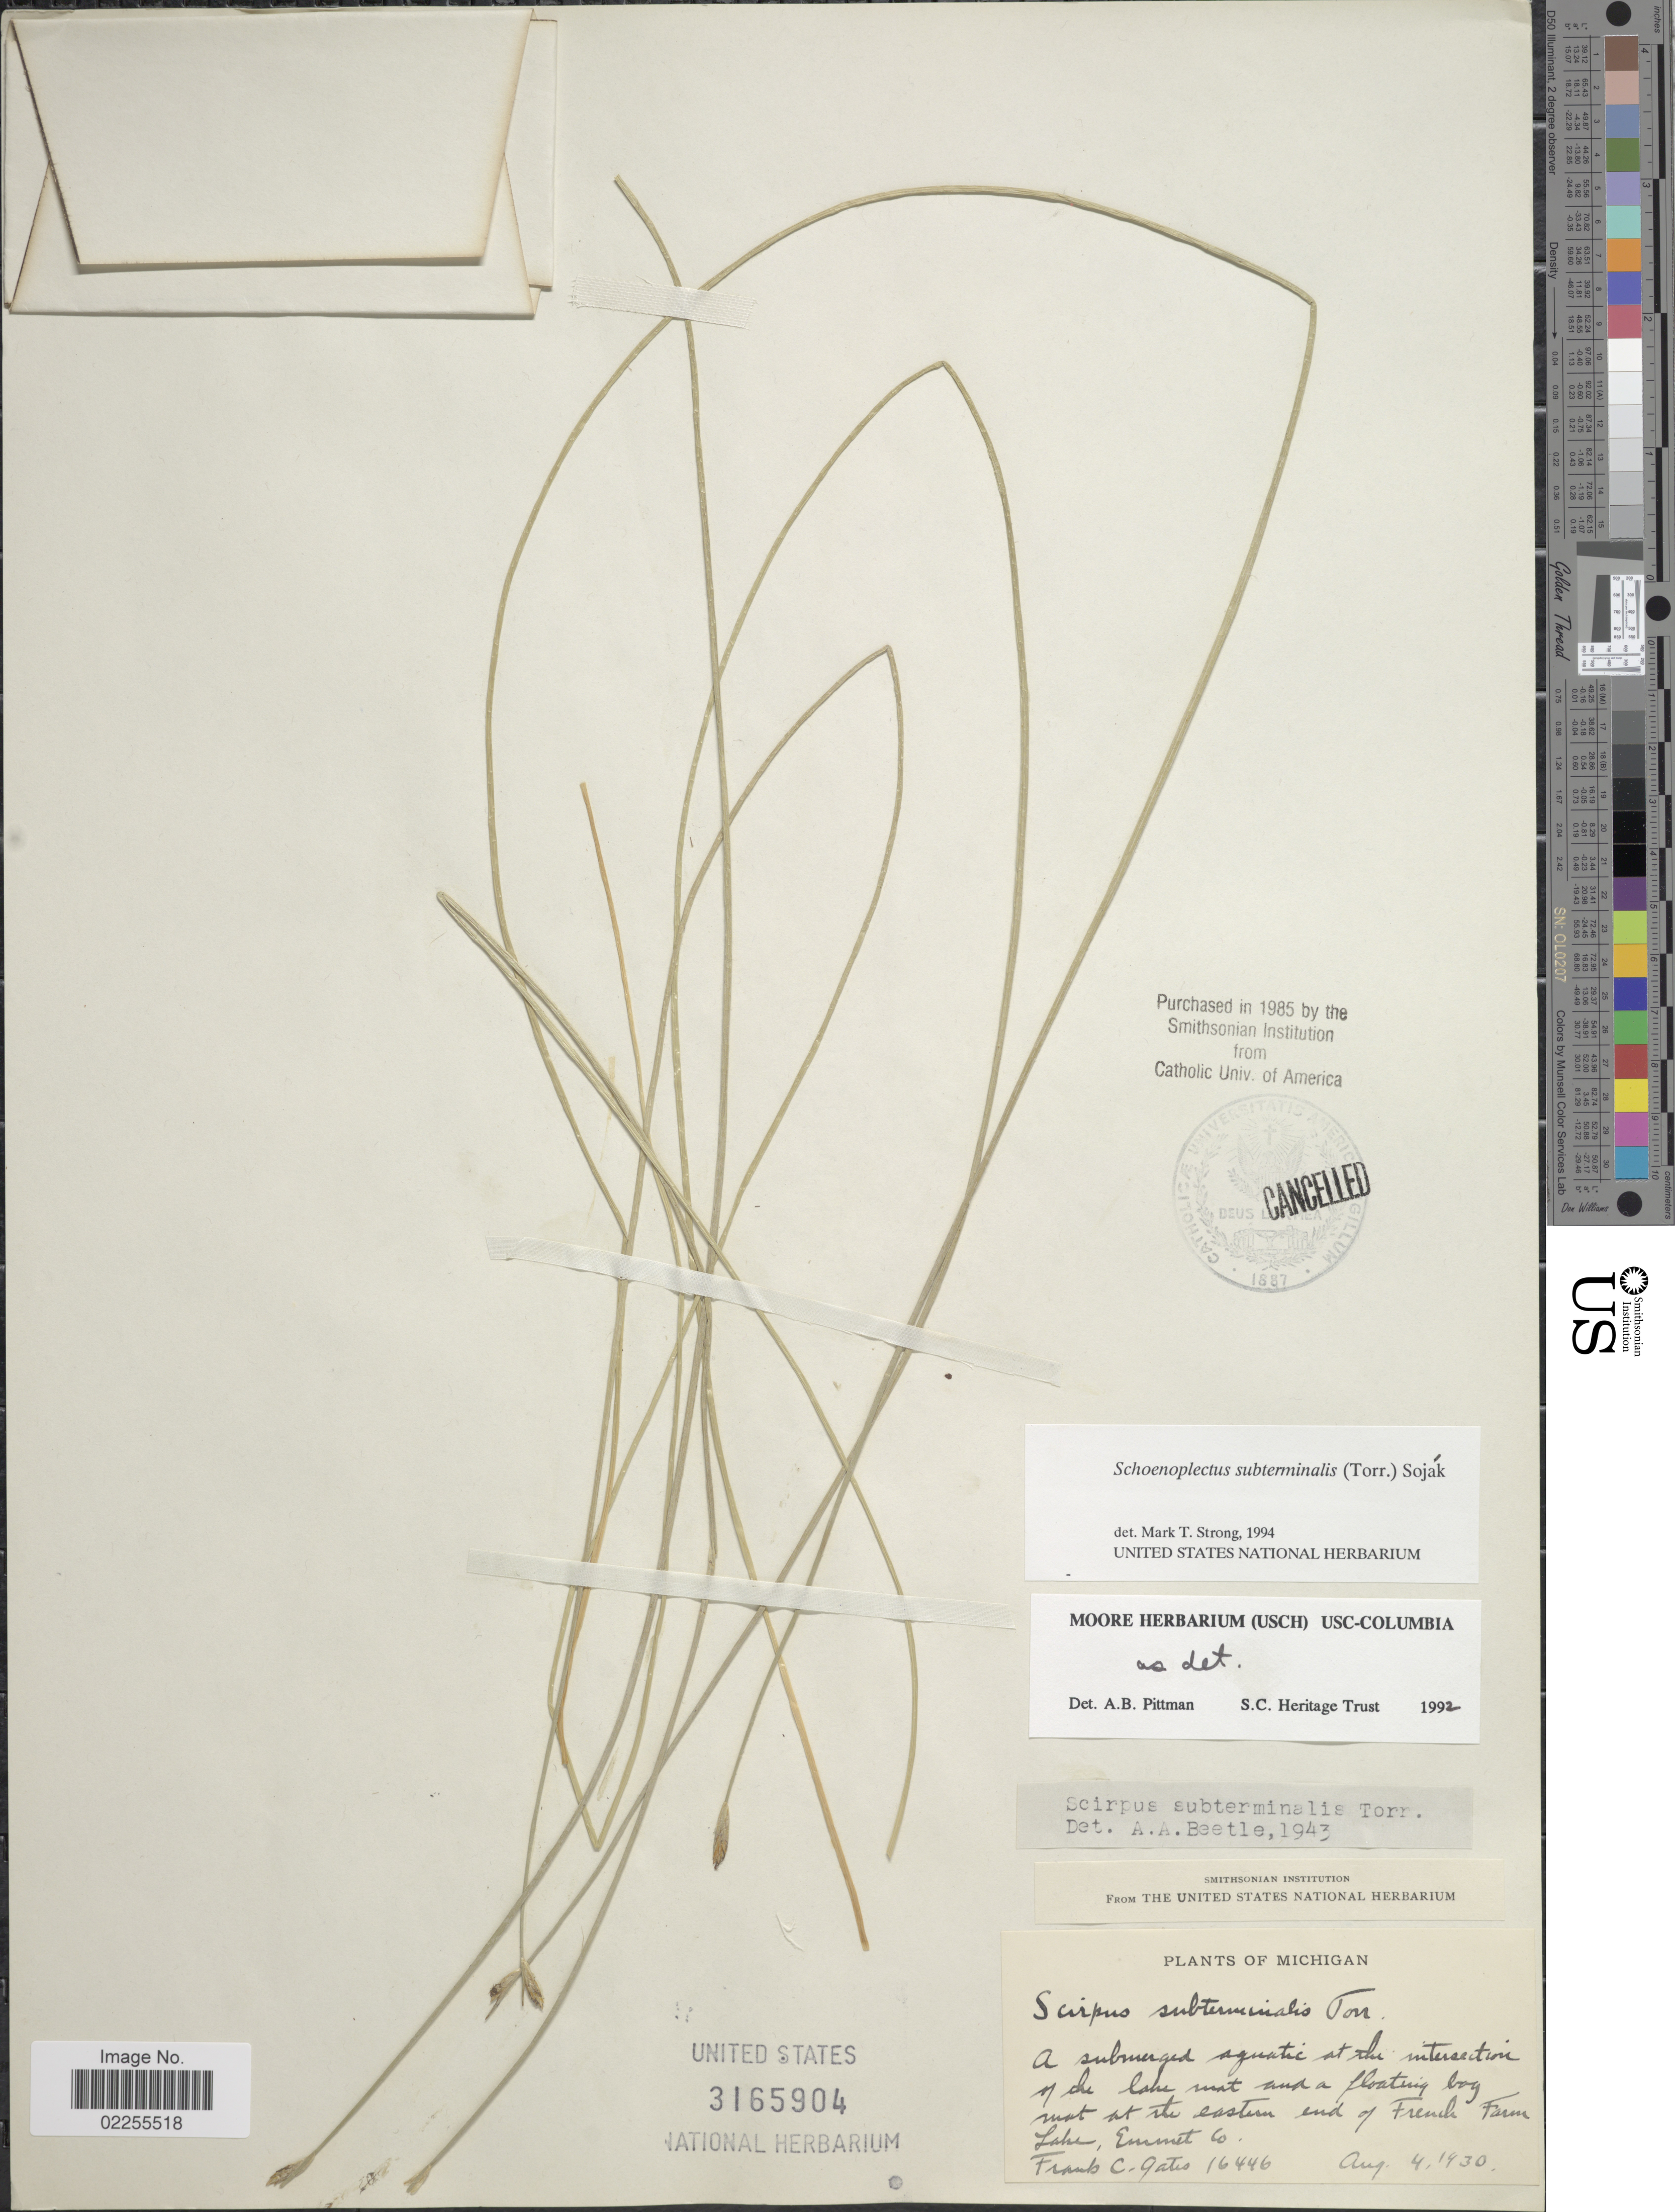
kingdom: Plantae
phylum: Tracheophyta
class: Liliopsida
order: Poales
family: Cyperaceae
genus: Schoenoplectus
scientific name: Schoenoplectus subterminalis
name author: (Torr.) Soják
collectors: F. C. Gates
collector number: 16446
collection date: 1930-08-04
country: United States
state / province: Michigan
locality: A submerged aquatic at the intersection of the lake mat and a floating bog mat at the eastern end of French Farm Lake, Emmet Co.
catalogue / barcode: US 3165904